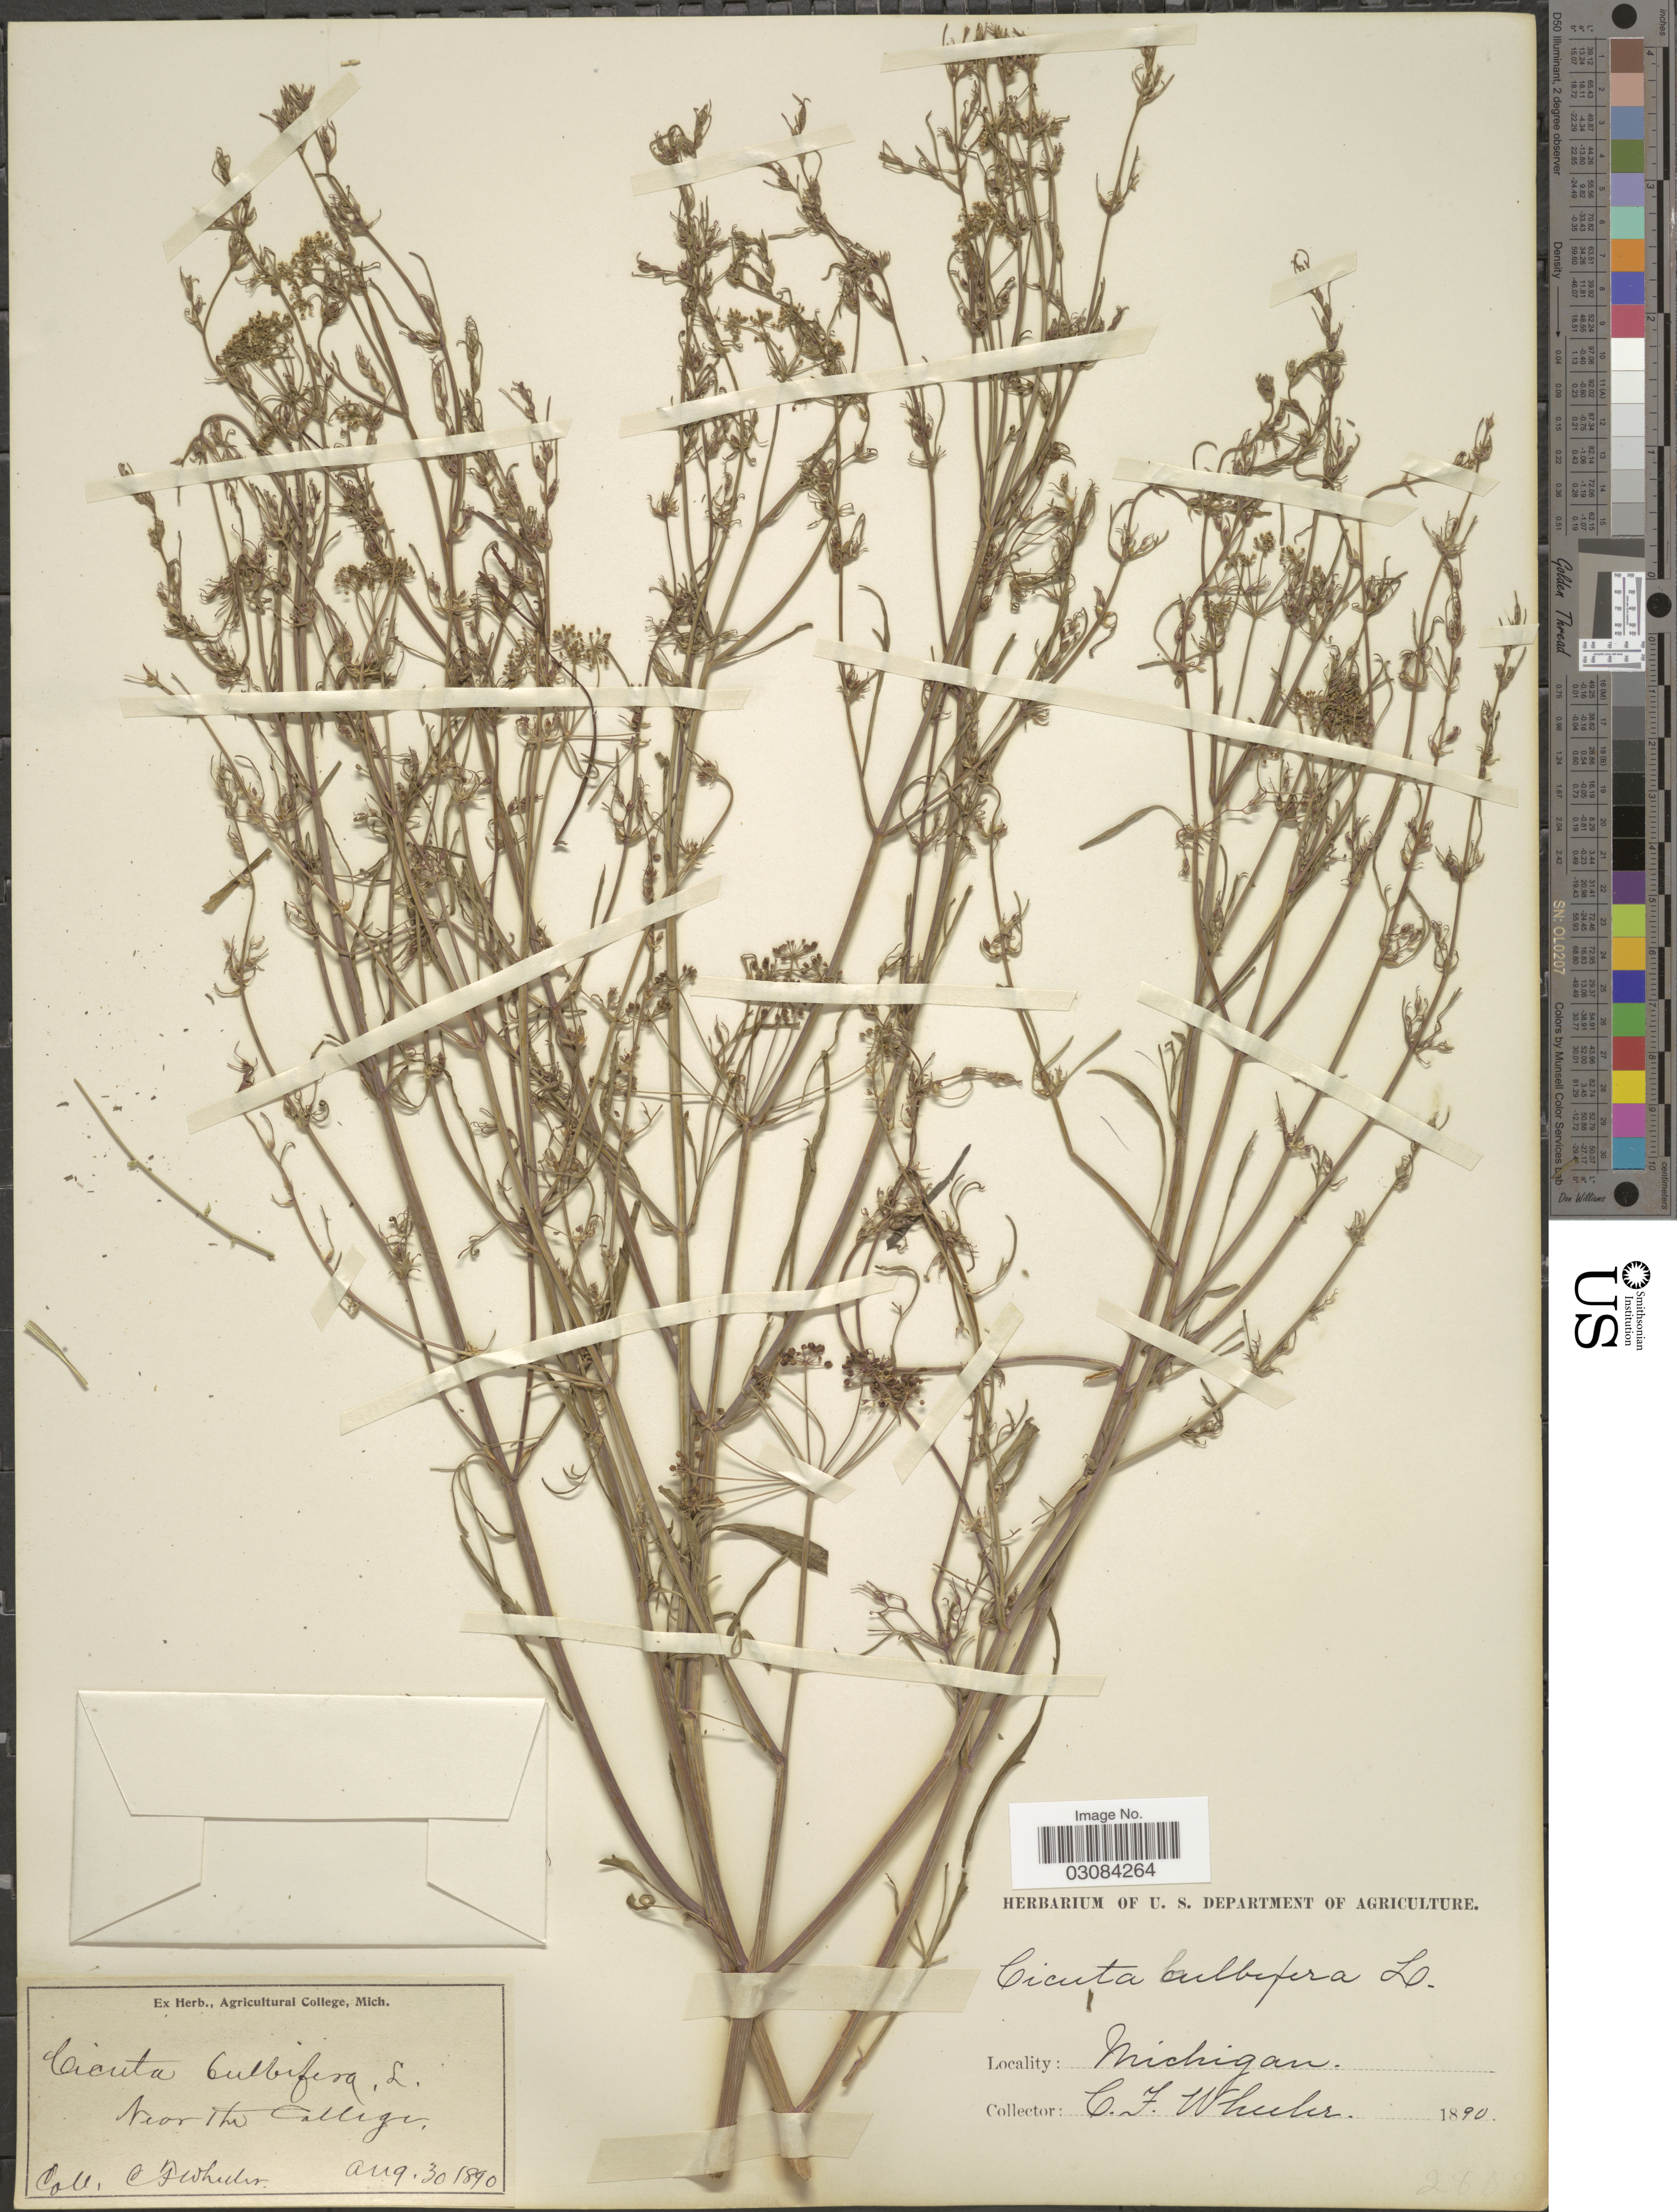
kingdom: Plantae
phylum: Tracheophyta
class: Magnoliopsida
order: Apiales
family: Apiaceae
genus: Cicuta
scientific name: Cicuta bulbifera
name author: L.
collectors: C. Wheeler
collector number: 2802*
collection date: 1890-08-30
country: United States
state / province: Michigan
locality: Near the College.